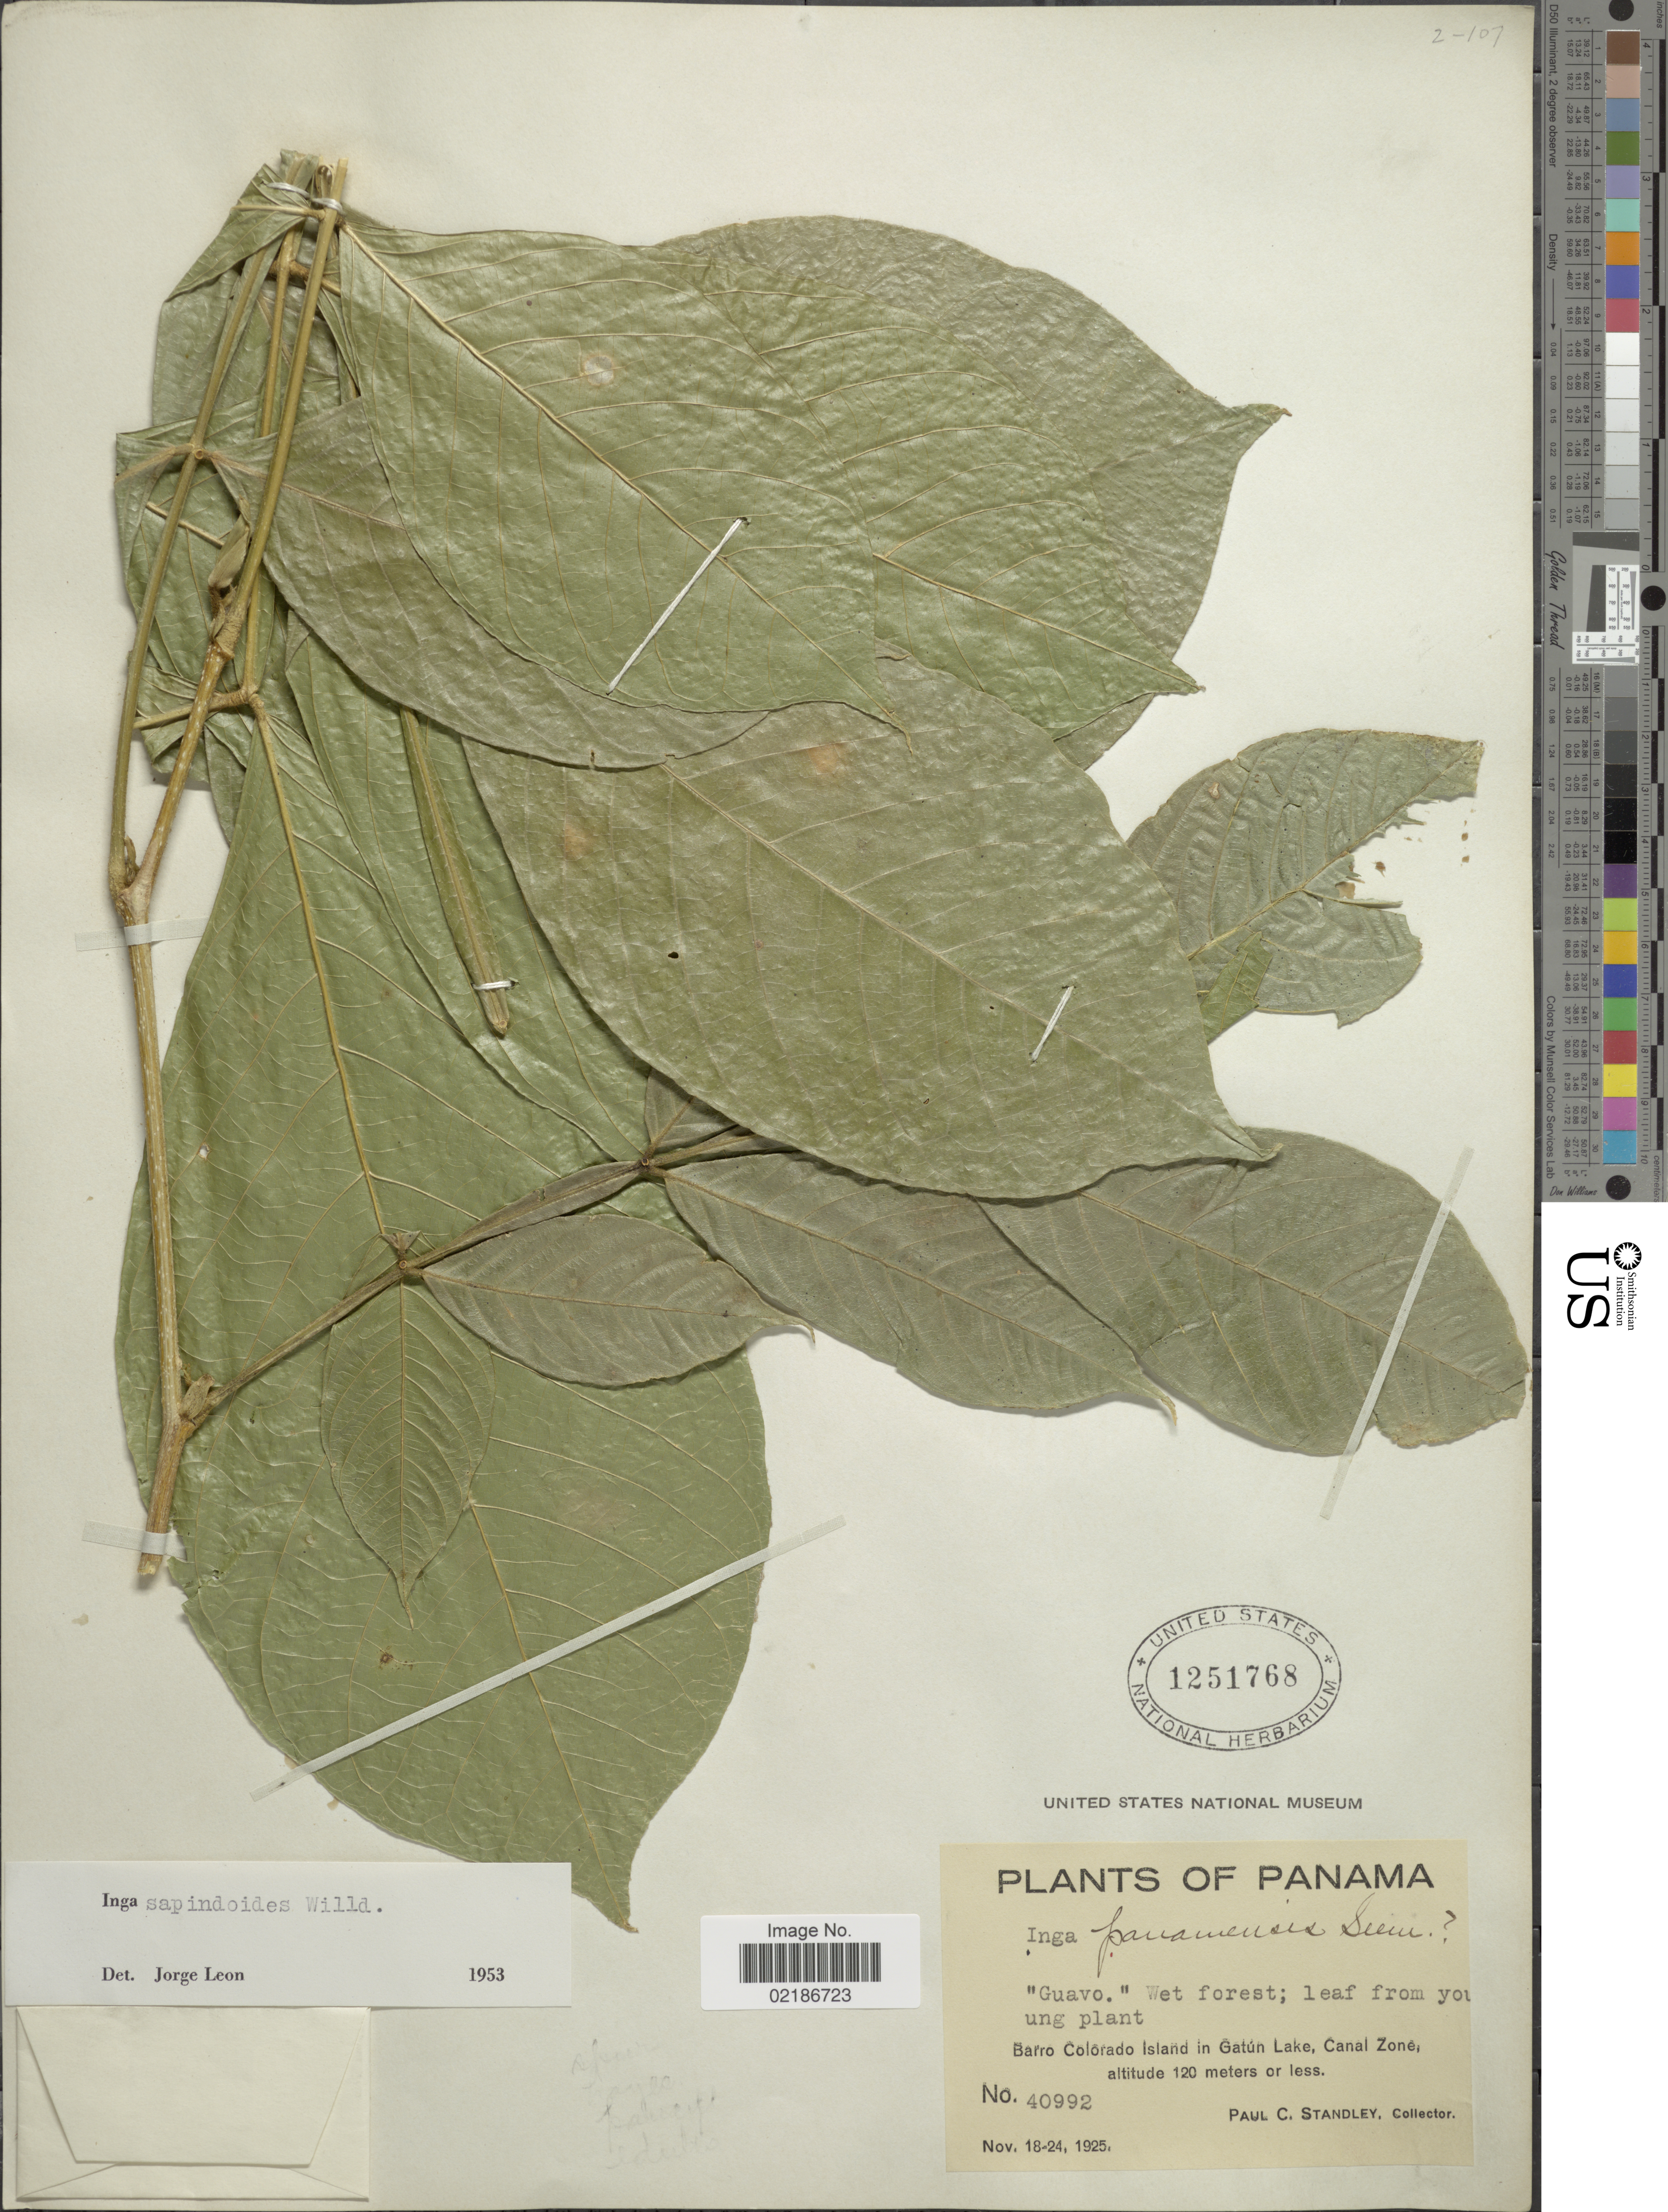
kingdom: Plantae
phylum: Tracheophyta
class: Magnoliopsida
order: Fabales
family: Fabaceae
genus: Inga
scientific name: Inga sapindoides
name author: Willd.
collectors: P. C. Standley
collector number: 40992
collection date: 1925-11-18/1925-11-24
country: Panama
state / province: Panamá Oeste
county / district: Canal Zone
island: Barro Colorado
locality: Barro Colorado Island in Gatun Lake, Canal Zone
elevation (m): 120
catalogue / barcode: US 1251768